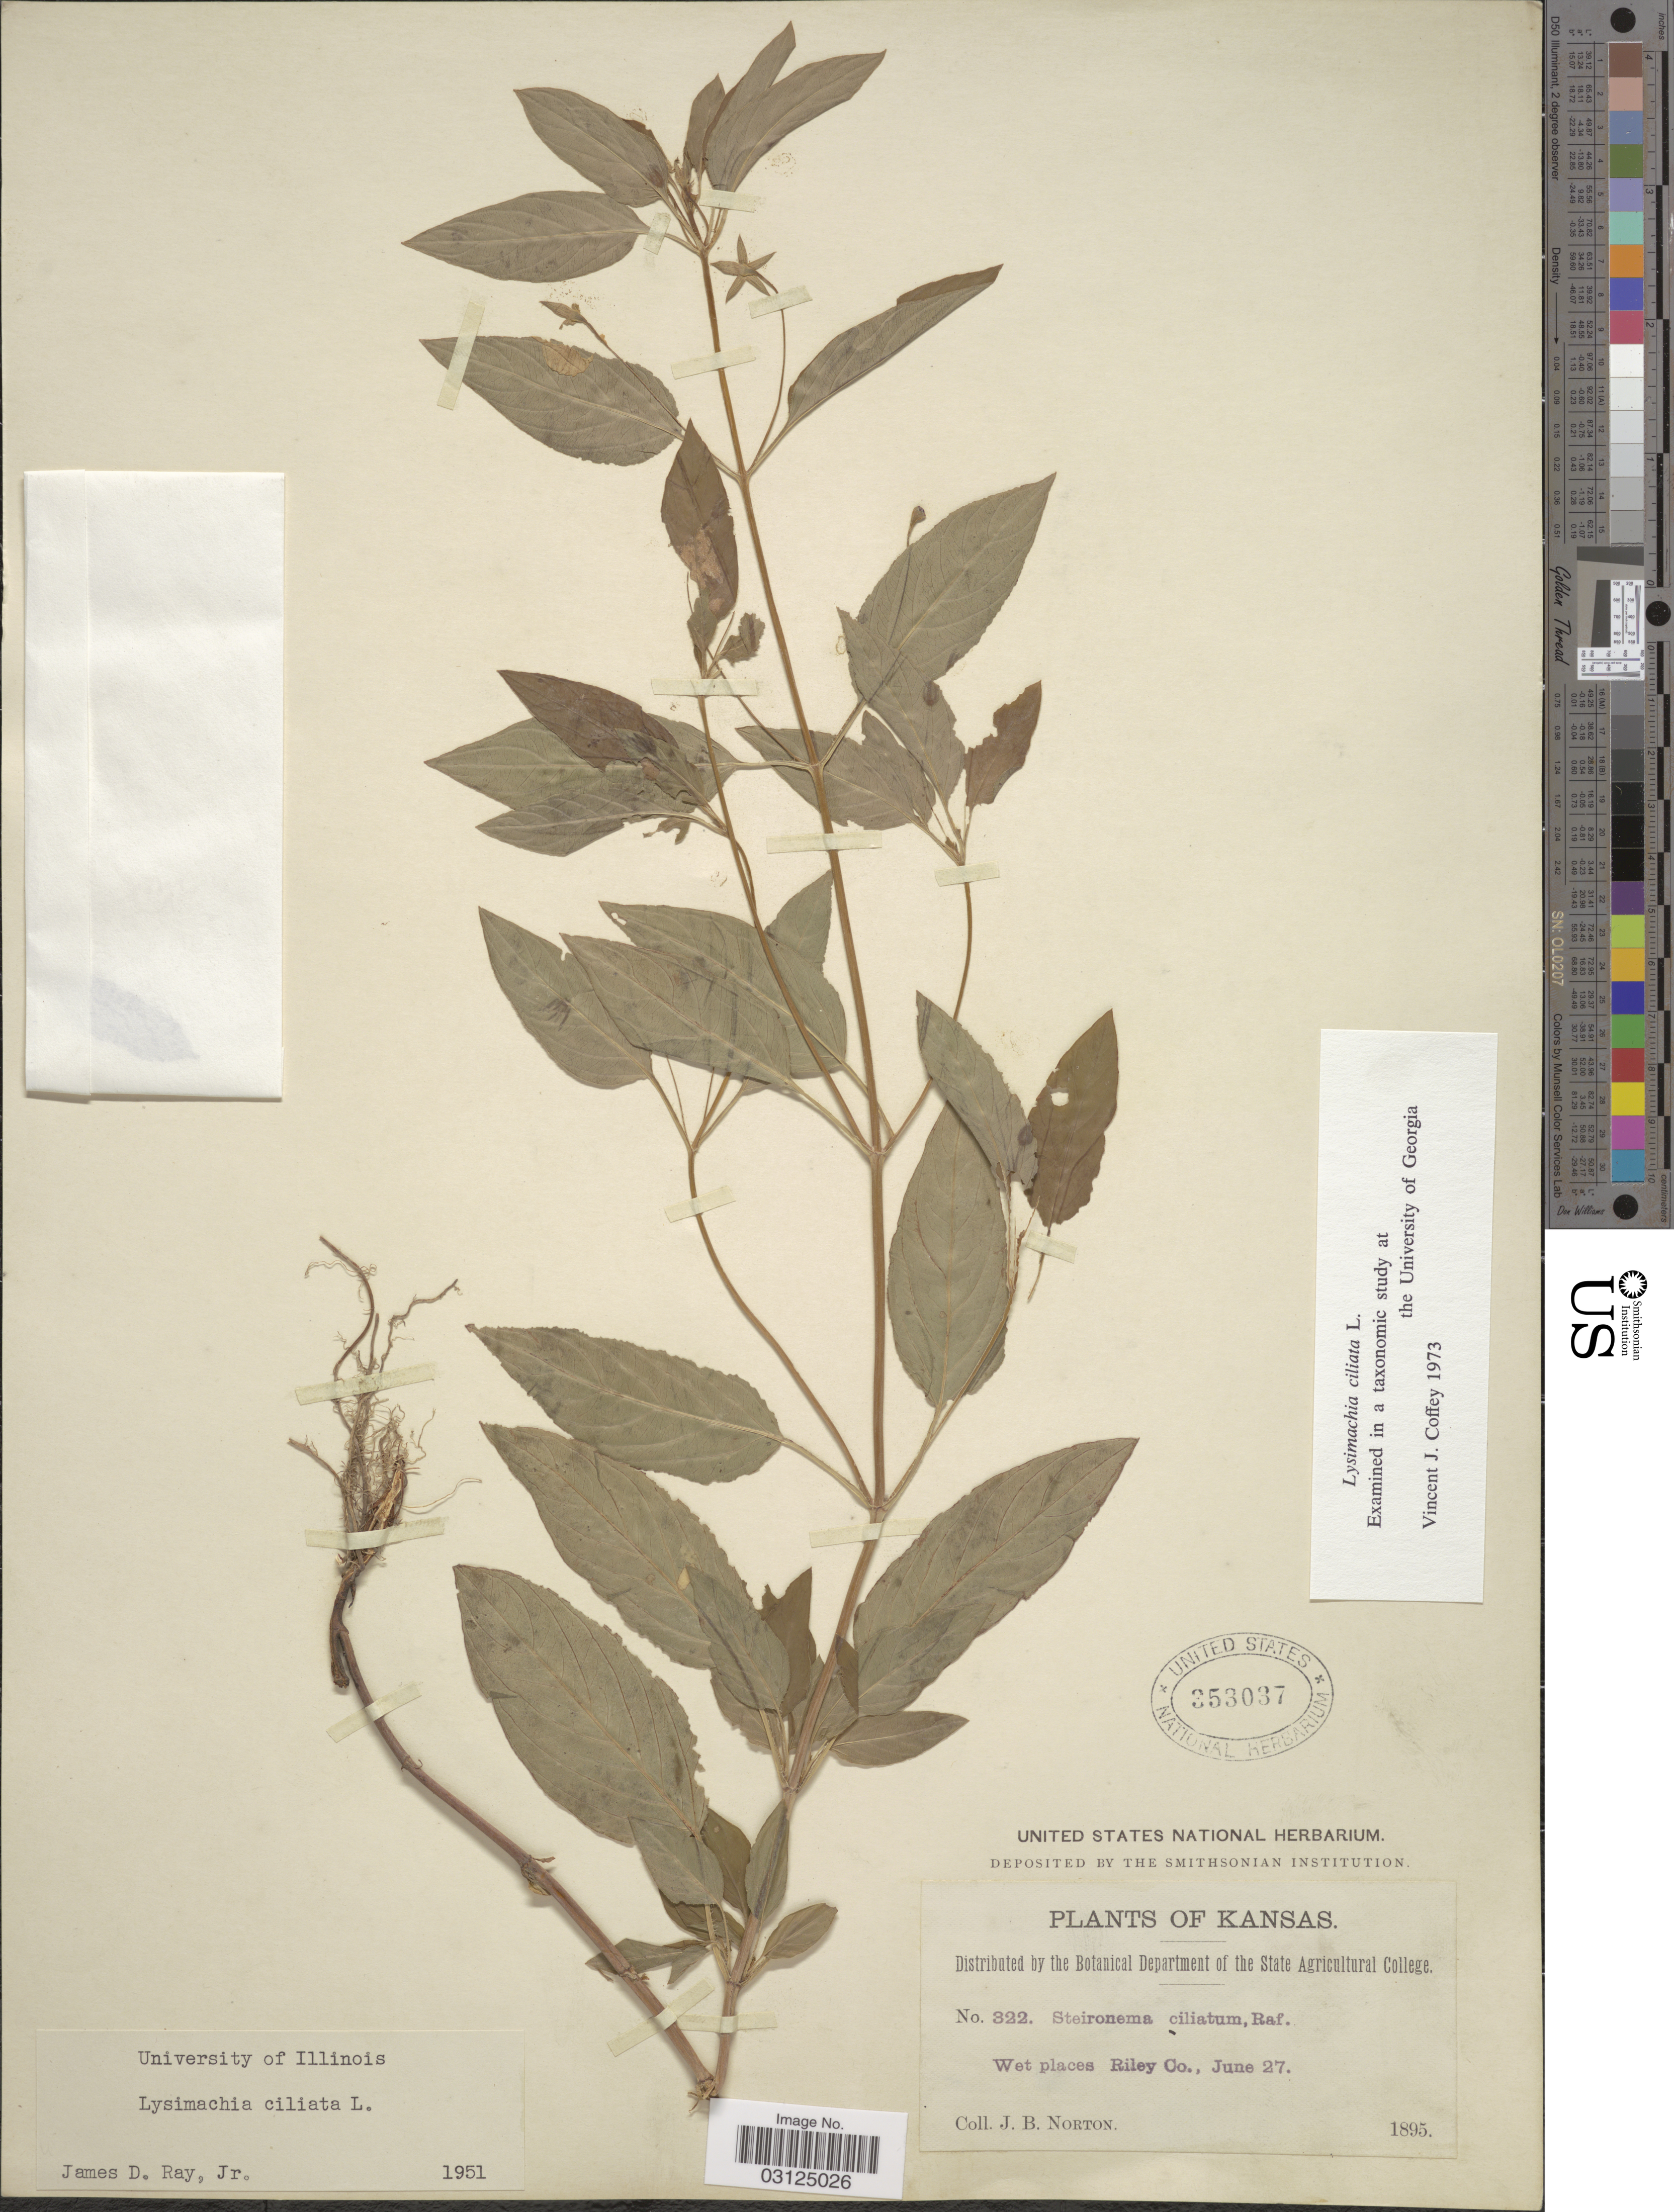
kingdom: Plantae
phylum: Tracheophyta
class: Magnoliopsida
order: Ericales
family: Primulaceae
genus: Lysimachia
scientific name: Lysimachia ciliata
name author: L.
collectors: J. Norton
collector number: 322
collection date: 1895-06-27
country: United States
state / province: Kansas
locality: Wet places Riley Co.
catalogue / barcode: US 353037